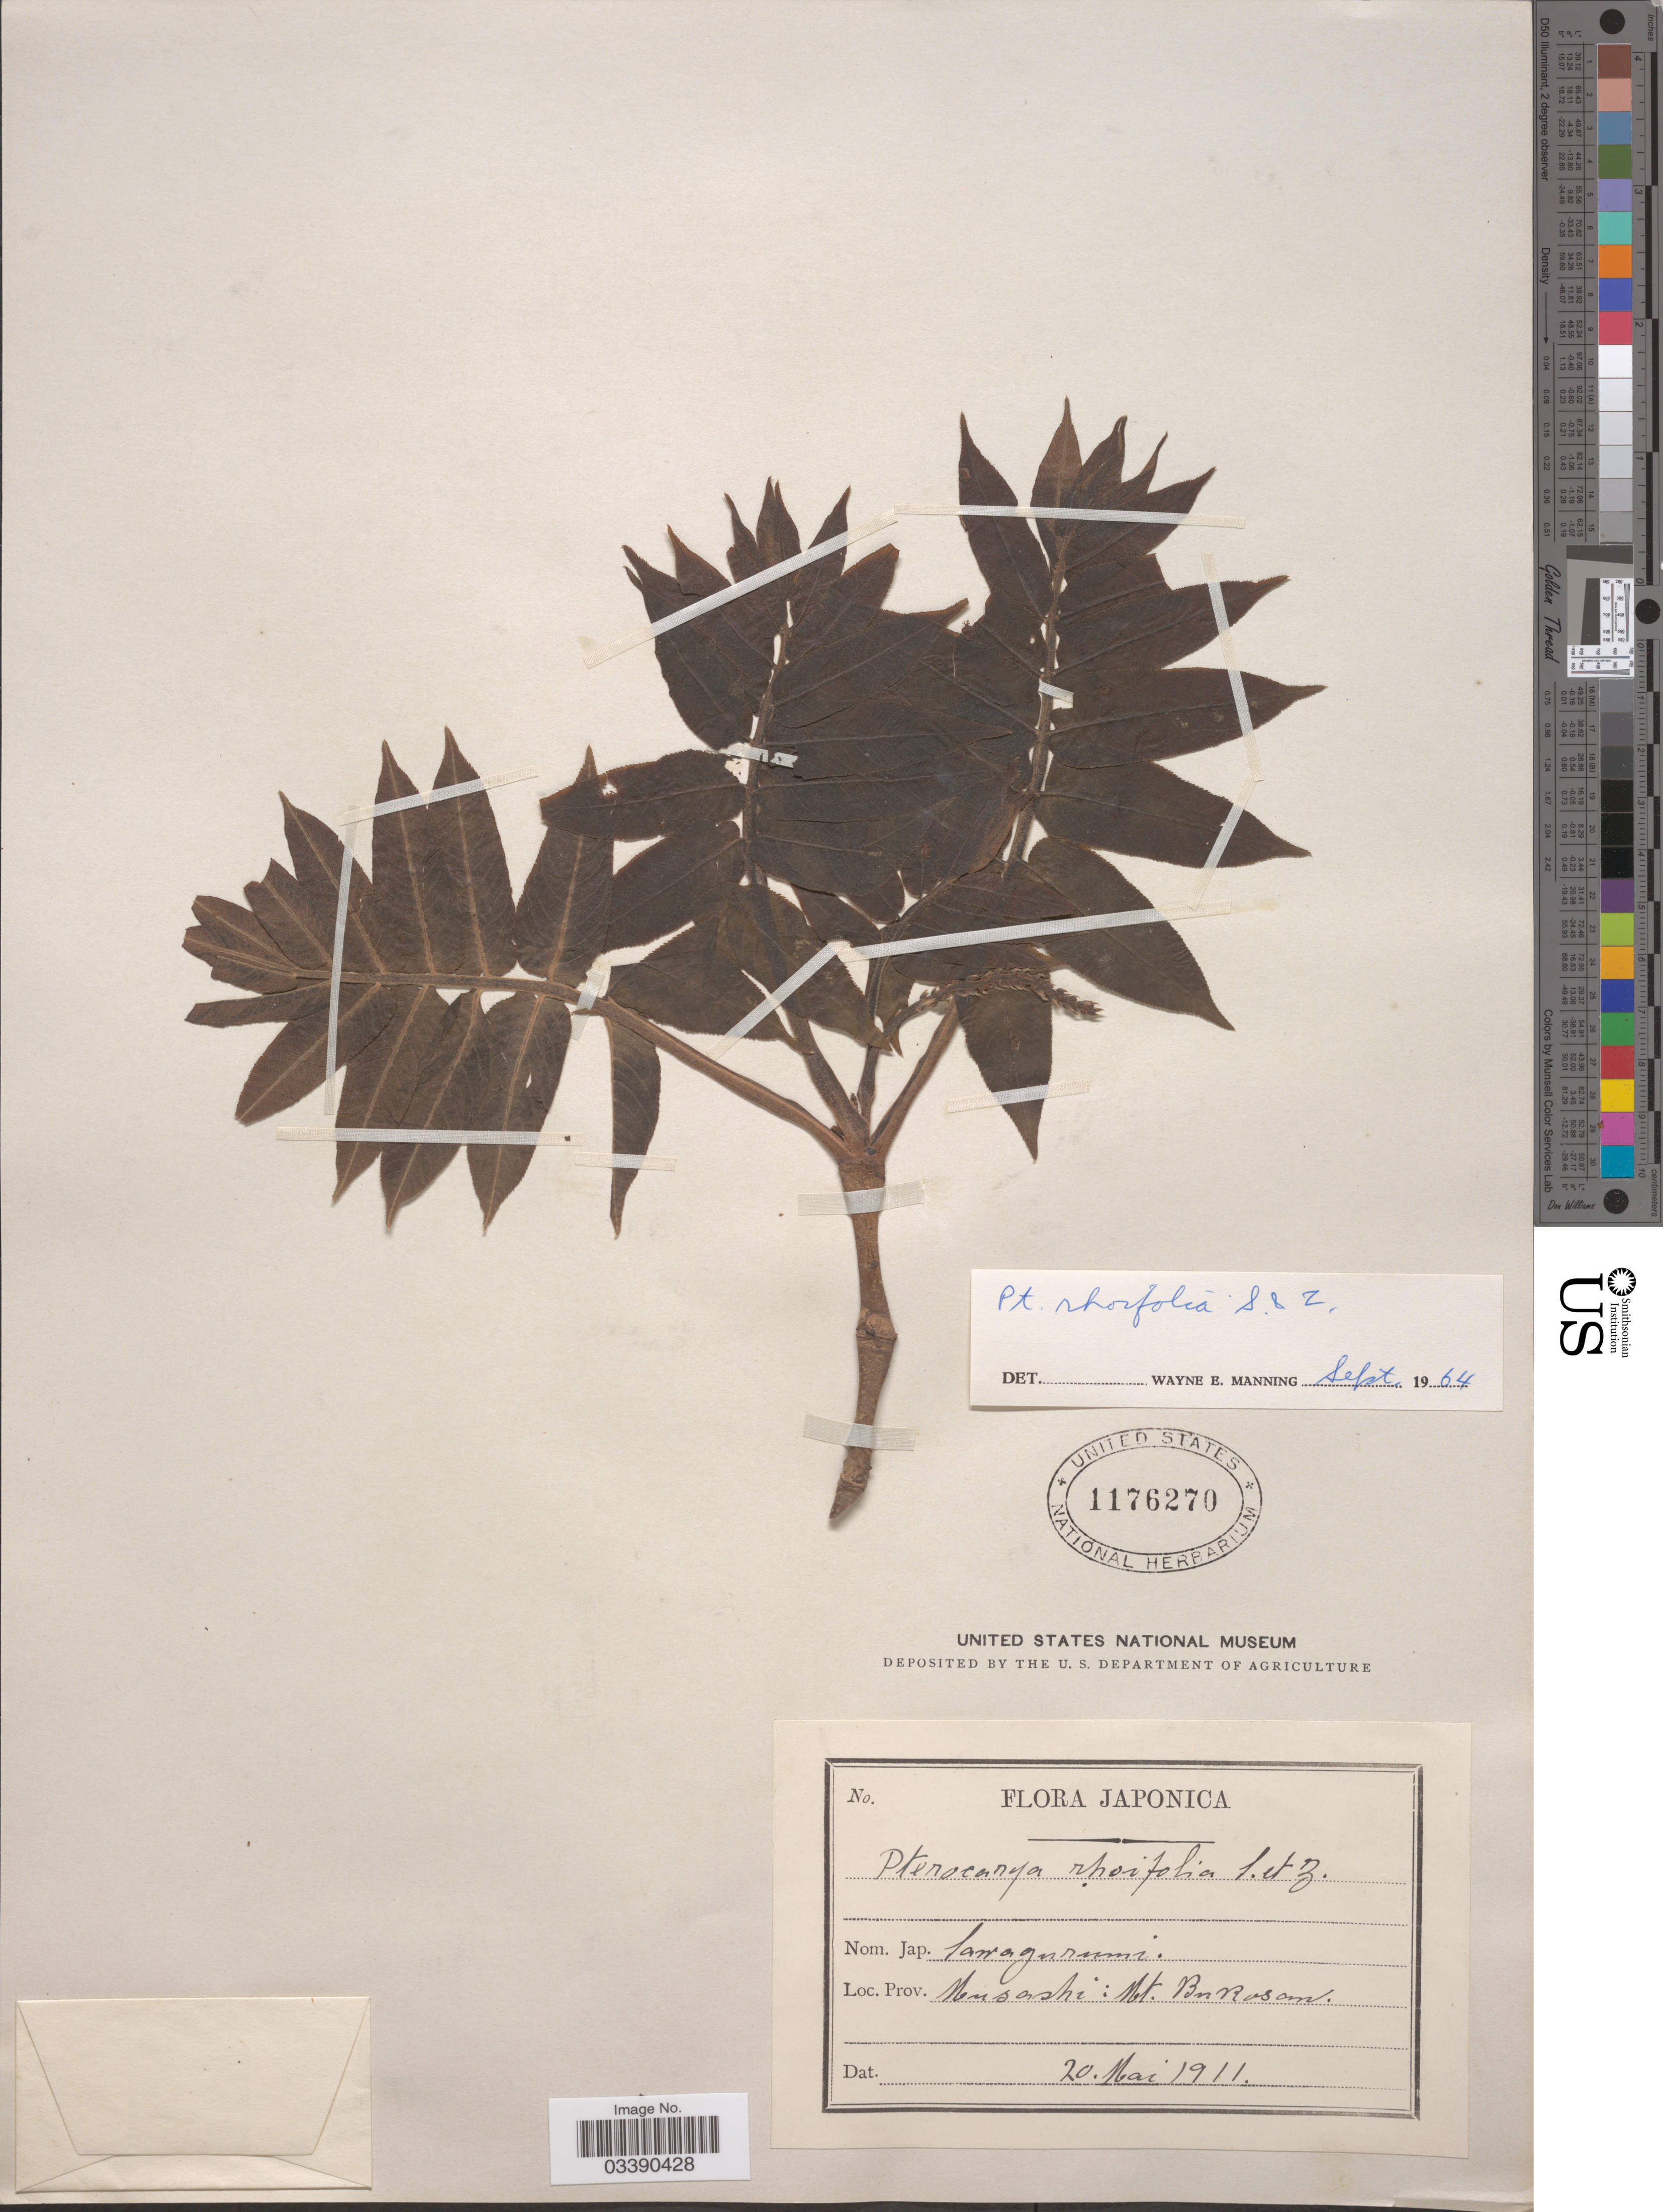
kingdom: Plantae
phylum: Tracheophyta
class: Magnoliopsida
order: Fagales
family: Juglandaceae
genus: Pterocarya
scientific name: Pterocarya rhoifolia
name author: Siebold & Zucc.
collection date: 1911-05-20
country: Japan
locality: Prov. Musashi: Mt. Bukosan.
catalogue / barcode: US 1176270